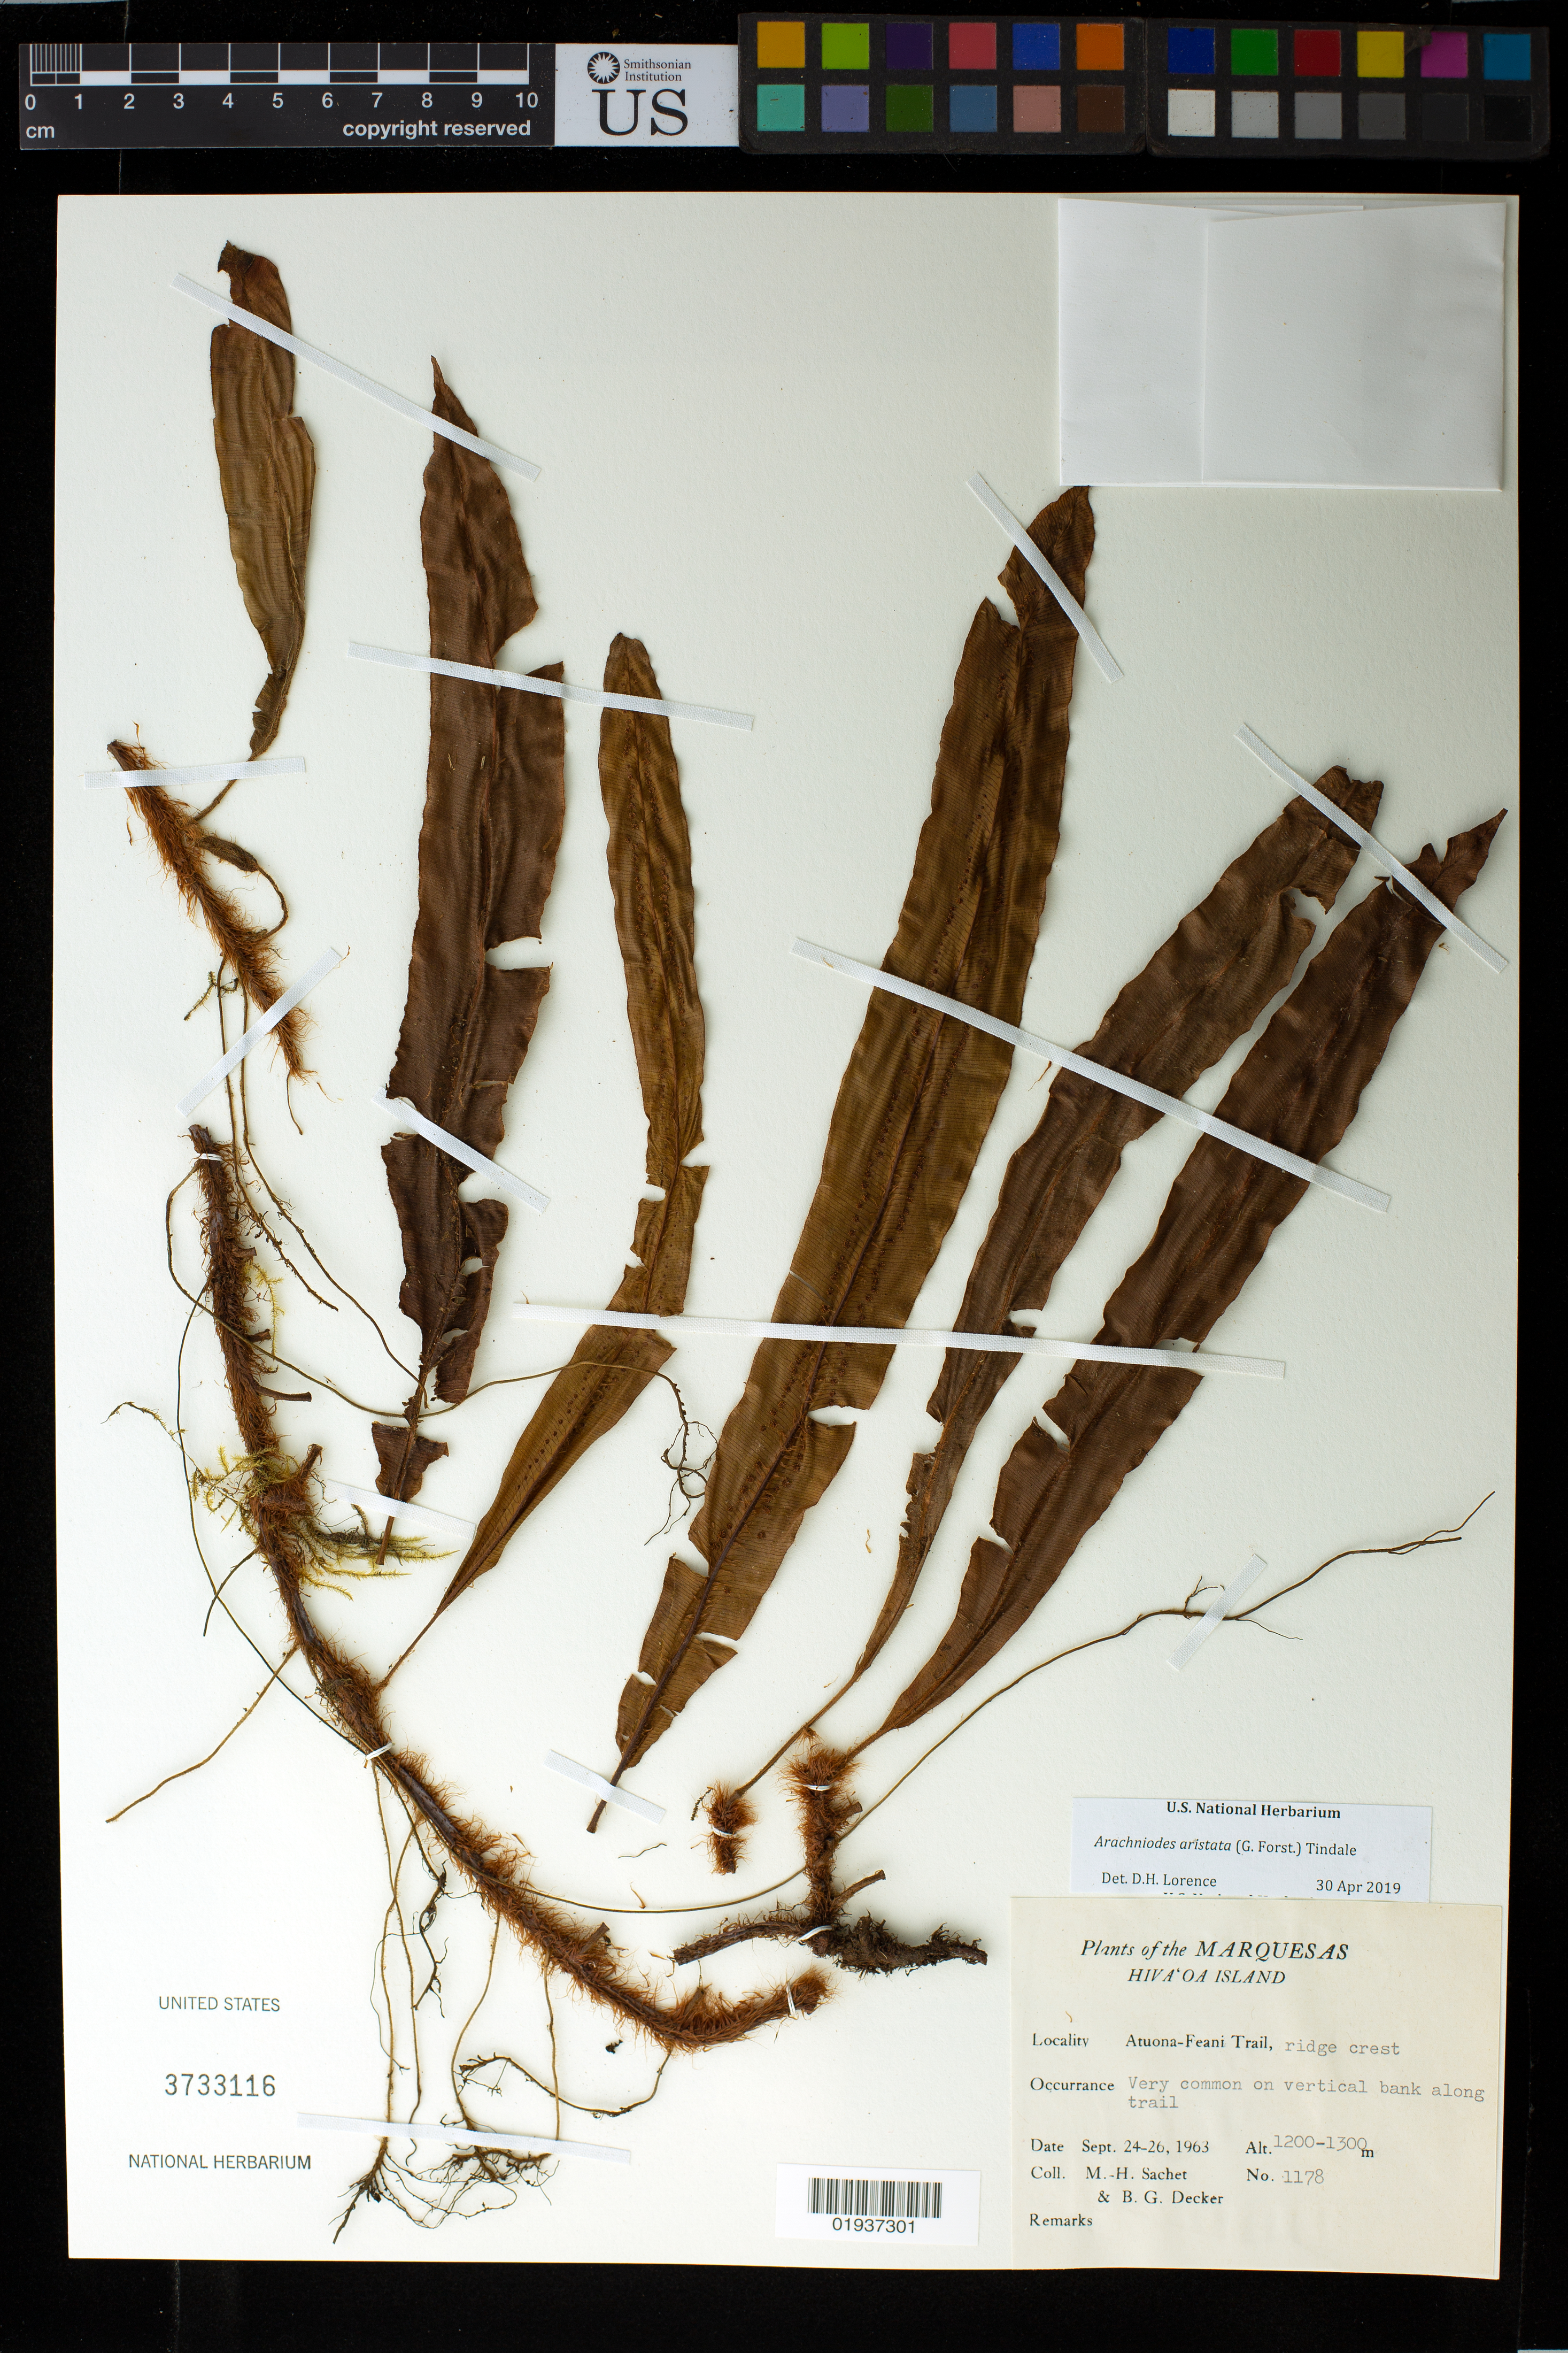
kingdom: Plantae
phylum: Tracheophyta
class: Polypodiopsida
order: Polypodiales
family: Oleandraceae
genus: Oleandra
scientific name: Oleandra sibbaldii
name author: Grev.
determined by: Lorence, David H., (PTBG), National Tropical Botanical Garden (UNITED STATES)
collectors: M.-H. Sachet & B. G. Decker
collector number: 1178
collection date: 1963-09-24/1963-09-26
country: French Polynesia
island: Hiva Oa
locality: Atuona-Feani Trail, ridge crest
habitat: Very common on vertical bank along trail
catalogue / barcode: US 3733116